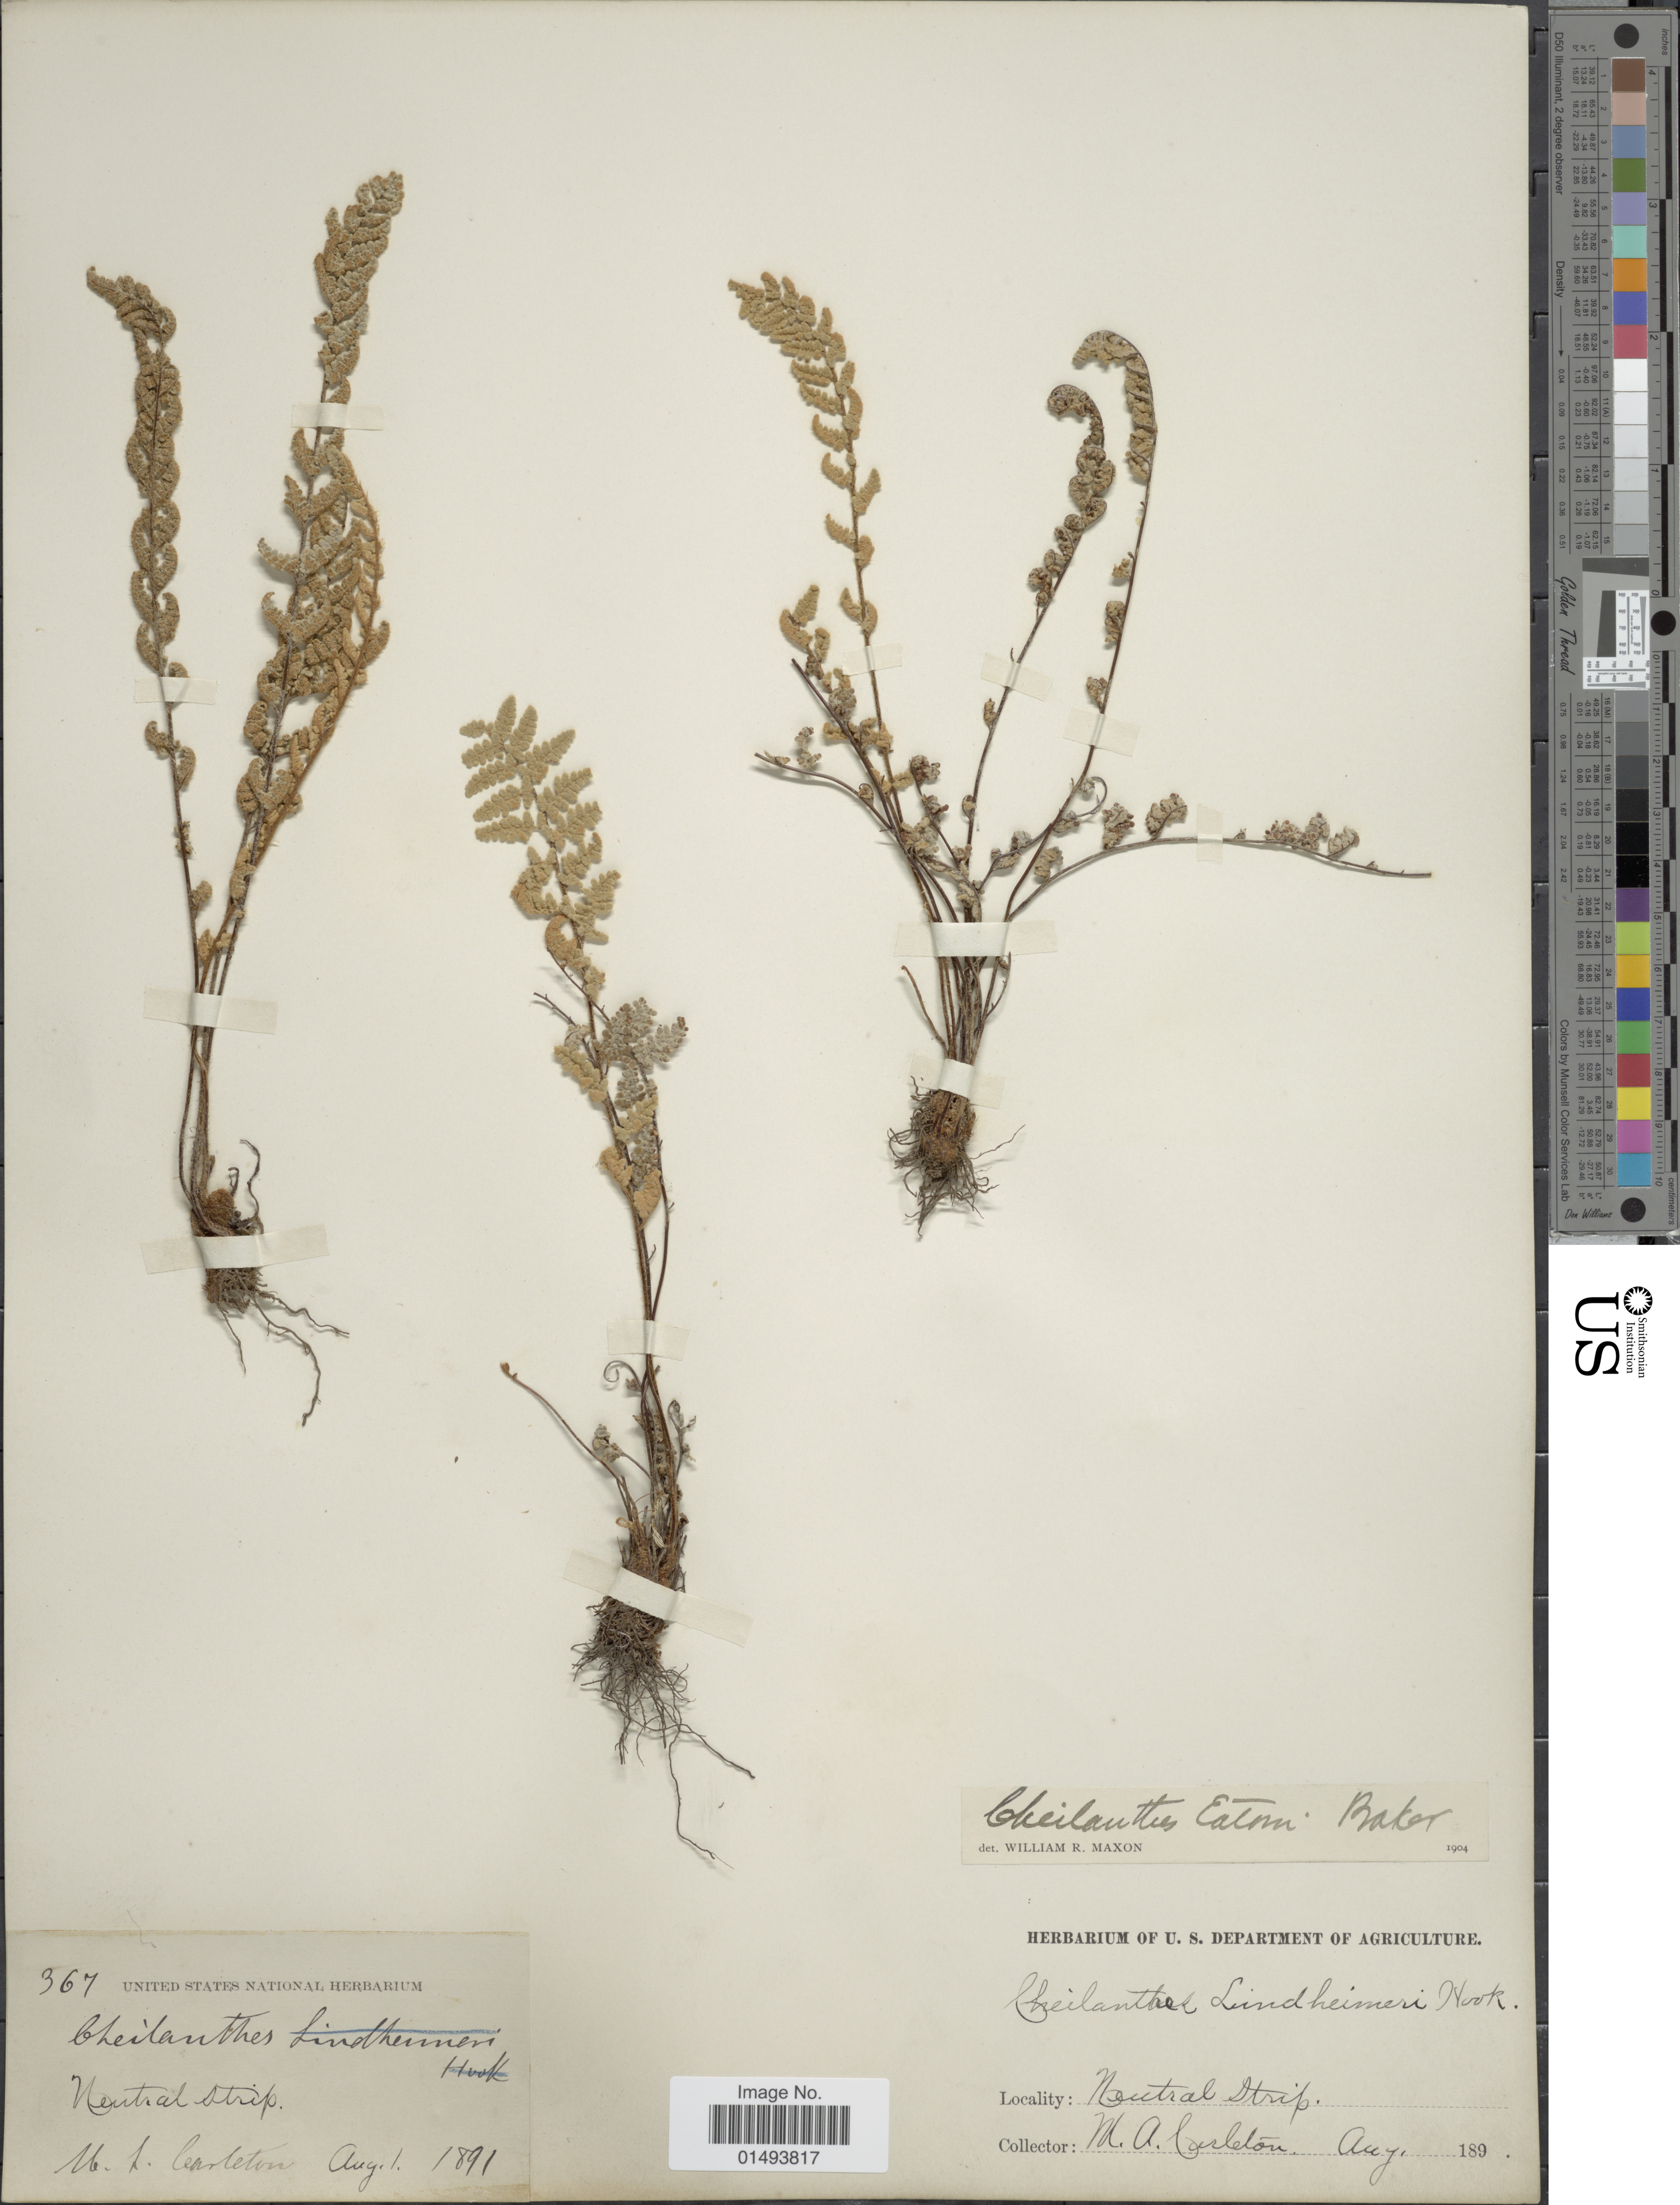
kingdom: Plantae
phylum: Tracheophyta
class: Polypodiopsida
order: Polypodiales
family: Pteridaceae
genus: Myriopteris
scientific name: Myriopteris rufa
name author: Fée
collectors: M. A. Carleton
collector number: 367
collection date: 1891-08-01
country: United States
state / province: Oklahoma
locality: Neutral Strip